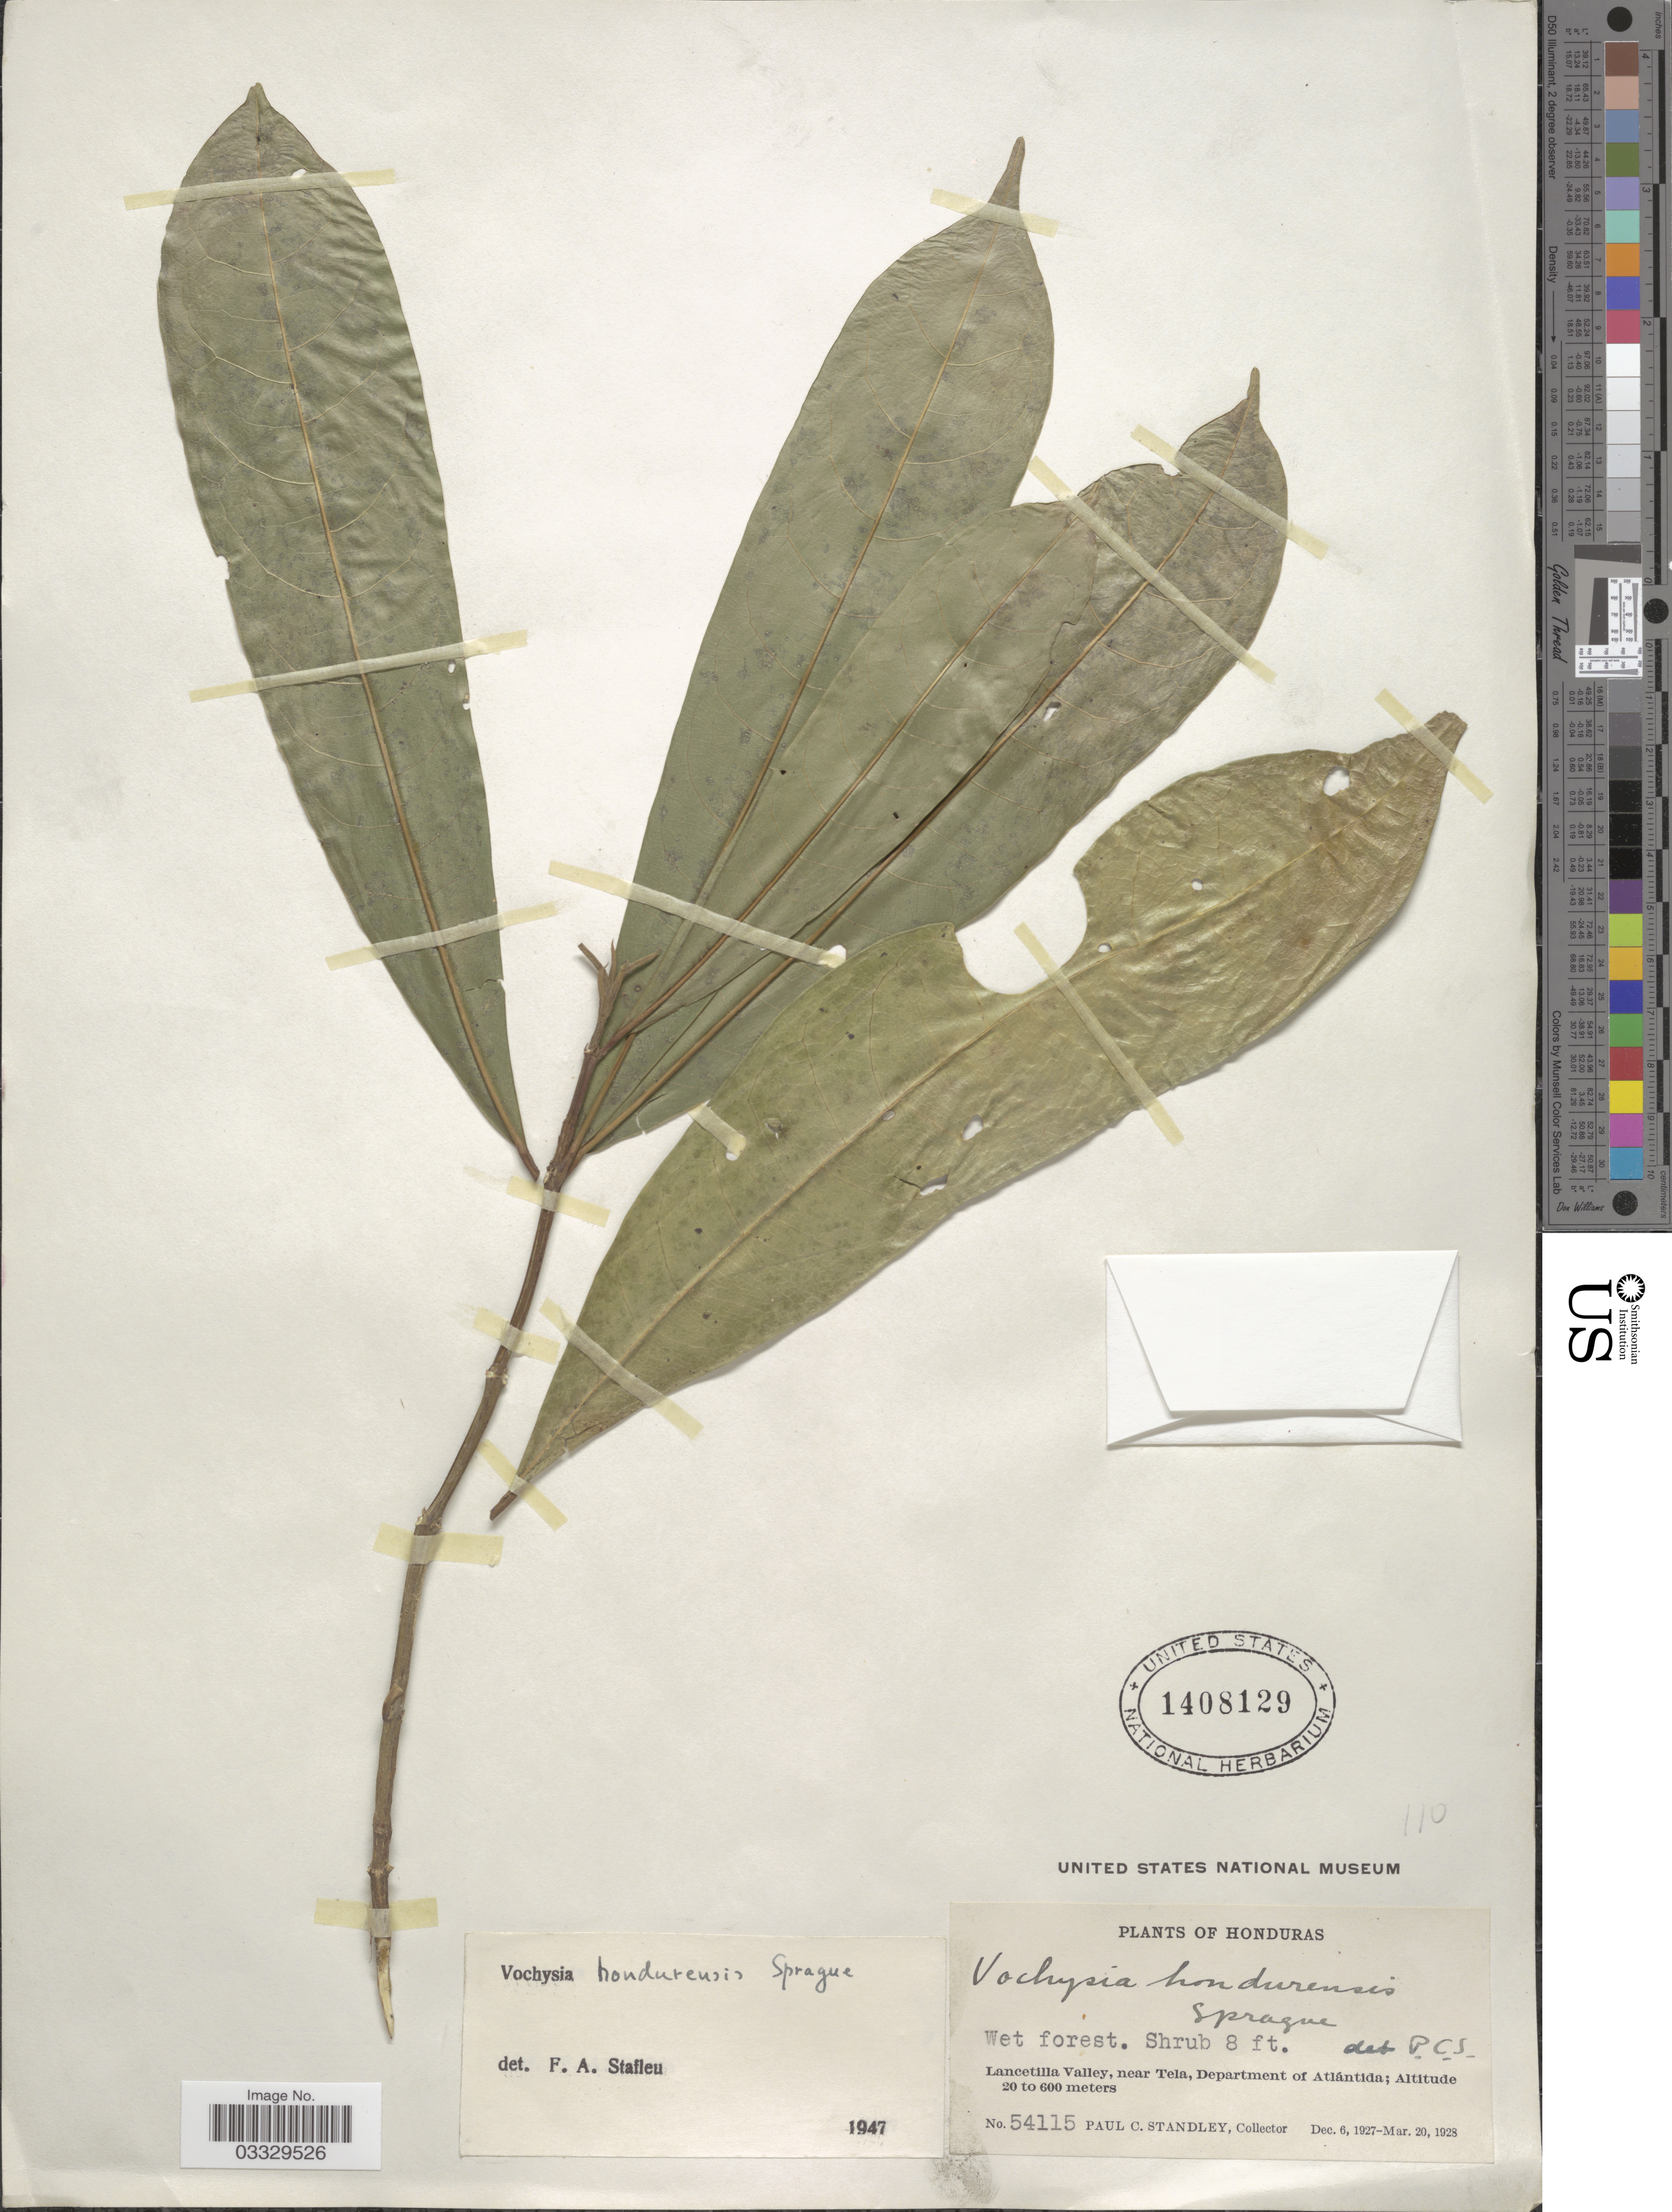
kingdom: Plantae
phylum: Tracheophyta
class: Magnoliopsida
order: Myrtales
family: Vochysiaceae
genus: Vochysia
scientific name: Vochysia hondurensis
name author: Sprague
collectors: P. C. Standley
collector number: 54115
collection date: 1927-12-06/1928-03-20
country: Honduras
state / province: Atlántida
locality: Lancetilla Valley, near Tela, Department of Atlántida.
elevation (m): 20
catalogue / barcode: US 1408129